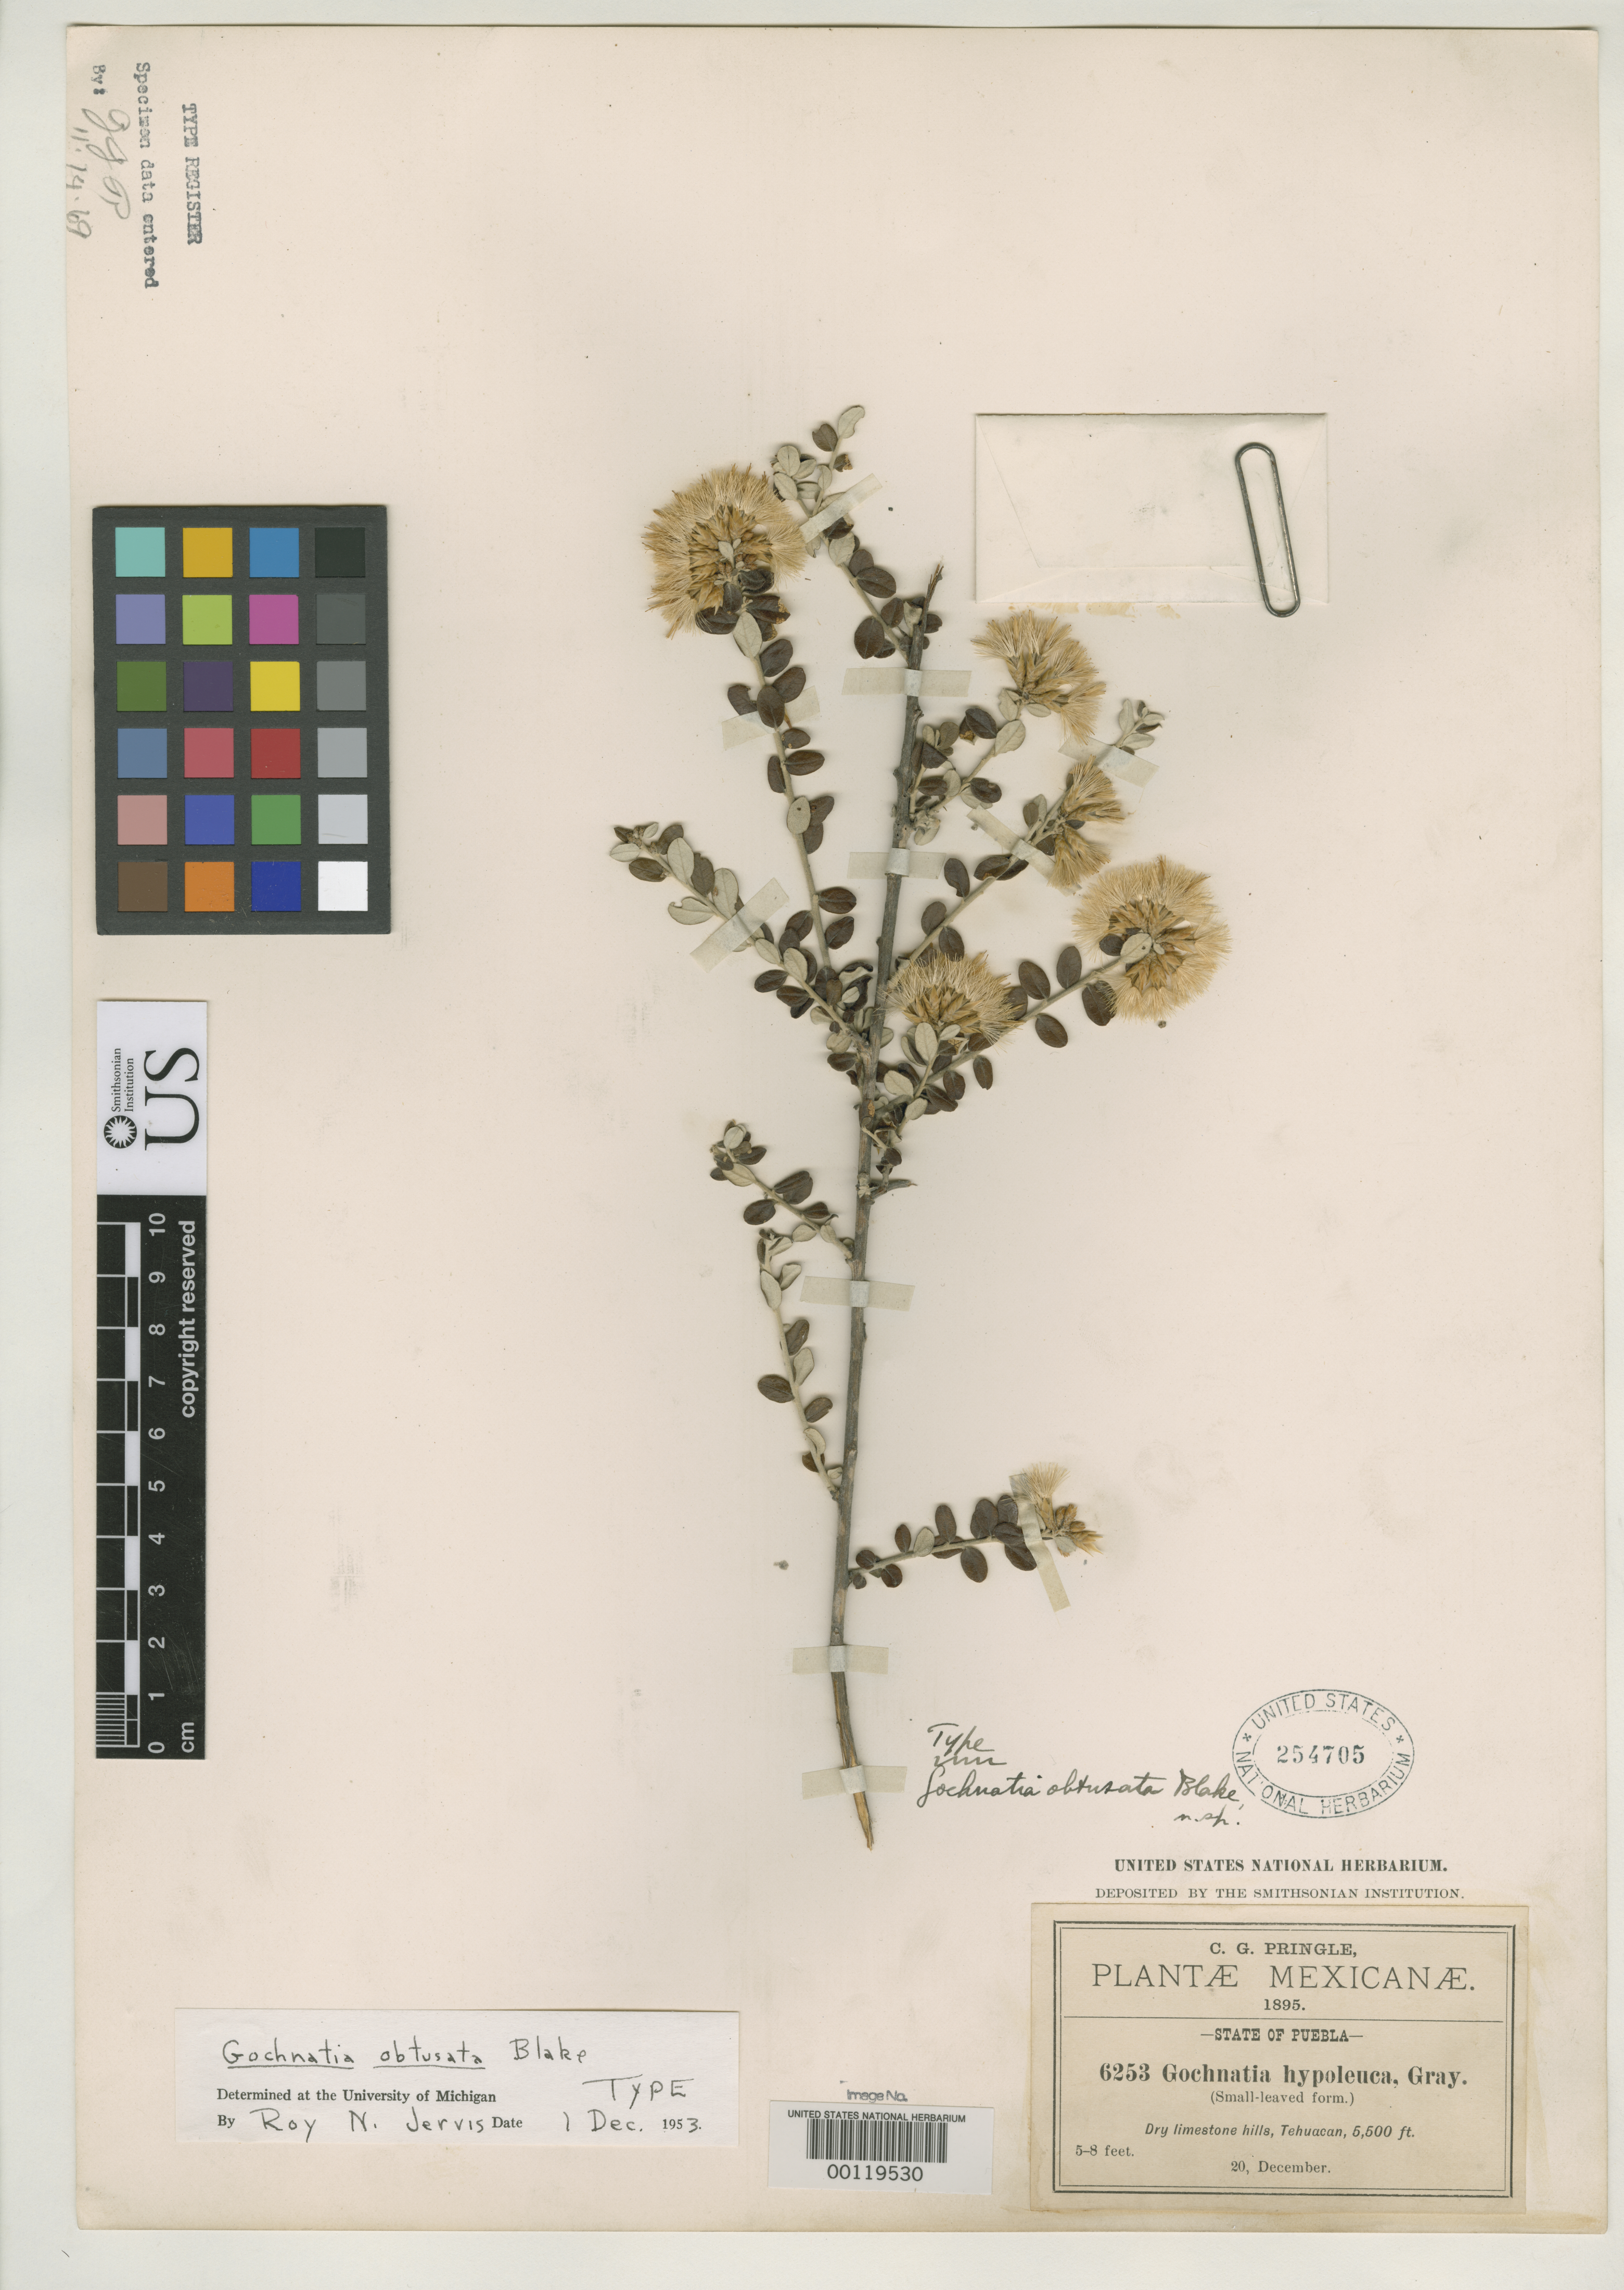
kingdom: Plantae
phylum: Tracheophyta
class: Magnoliopsida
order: Asterales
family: Asteraceae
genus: Gochnatia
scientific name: Gochnatia obtusata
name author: S.F. Blake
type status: Holotype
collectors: C. G. Pringle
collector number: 6253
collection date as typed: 20 Dec 1895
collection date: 1895-12-20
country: Mexico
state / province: Puebla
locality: Tehuacan.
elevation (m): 1675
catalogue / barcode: US 254705